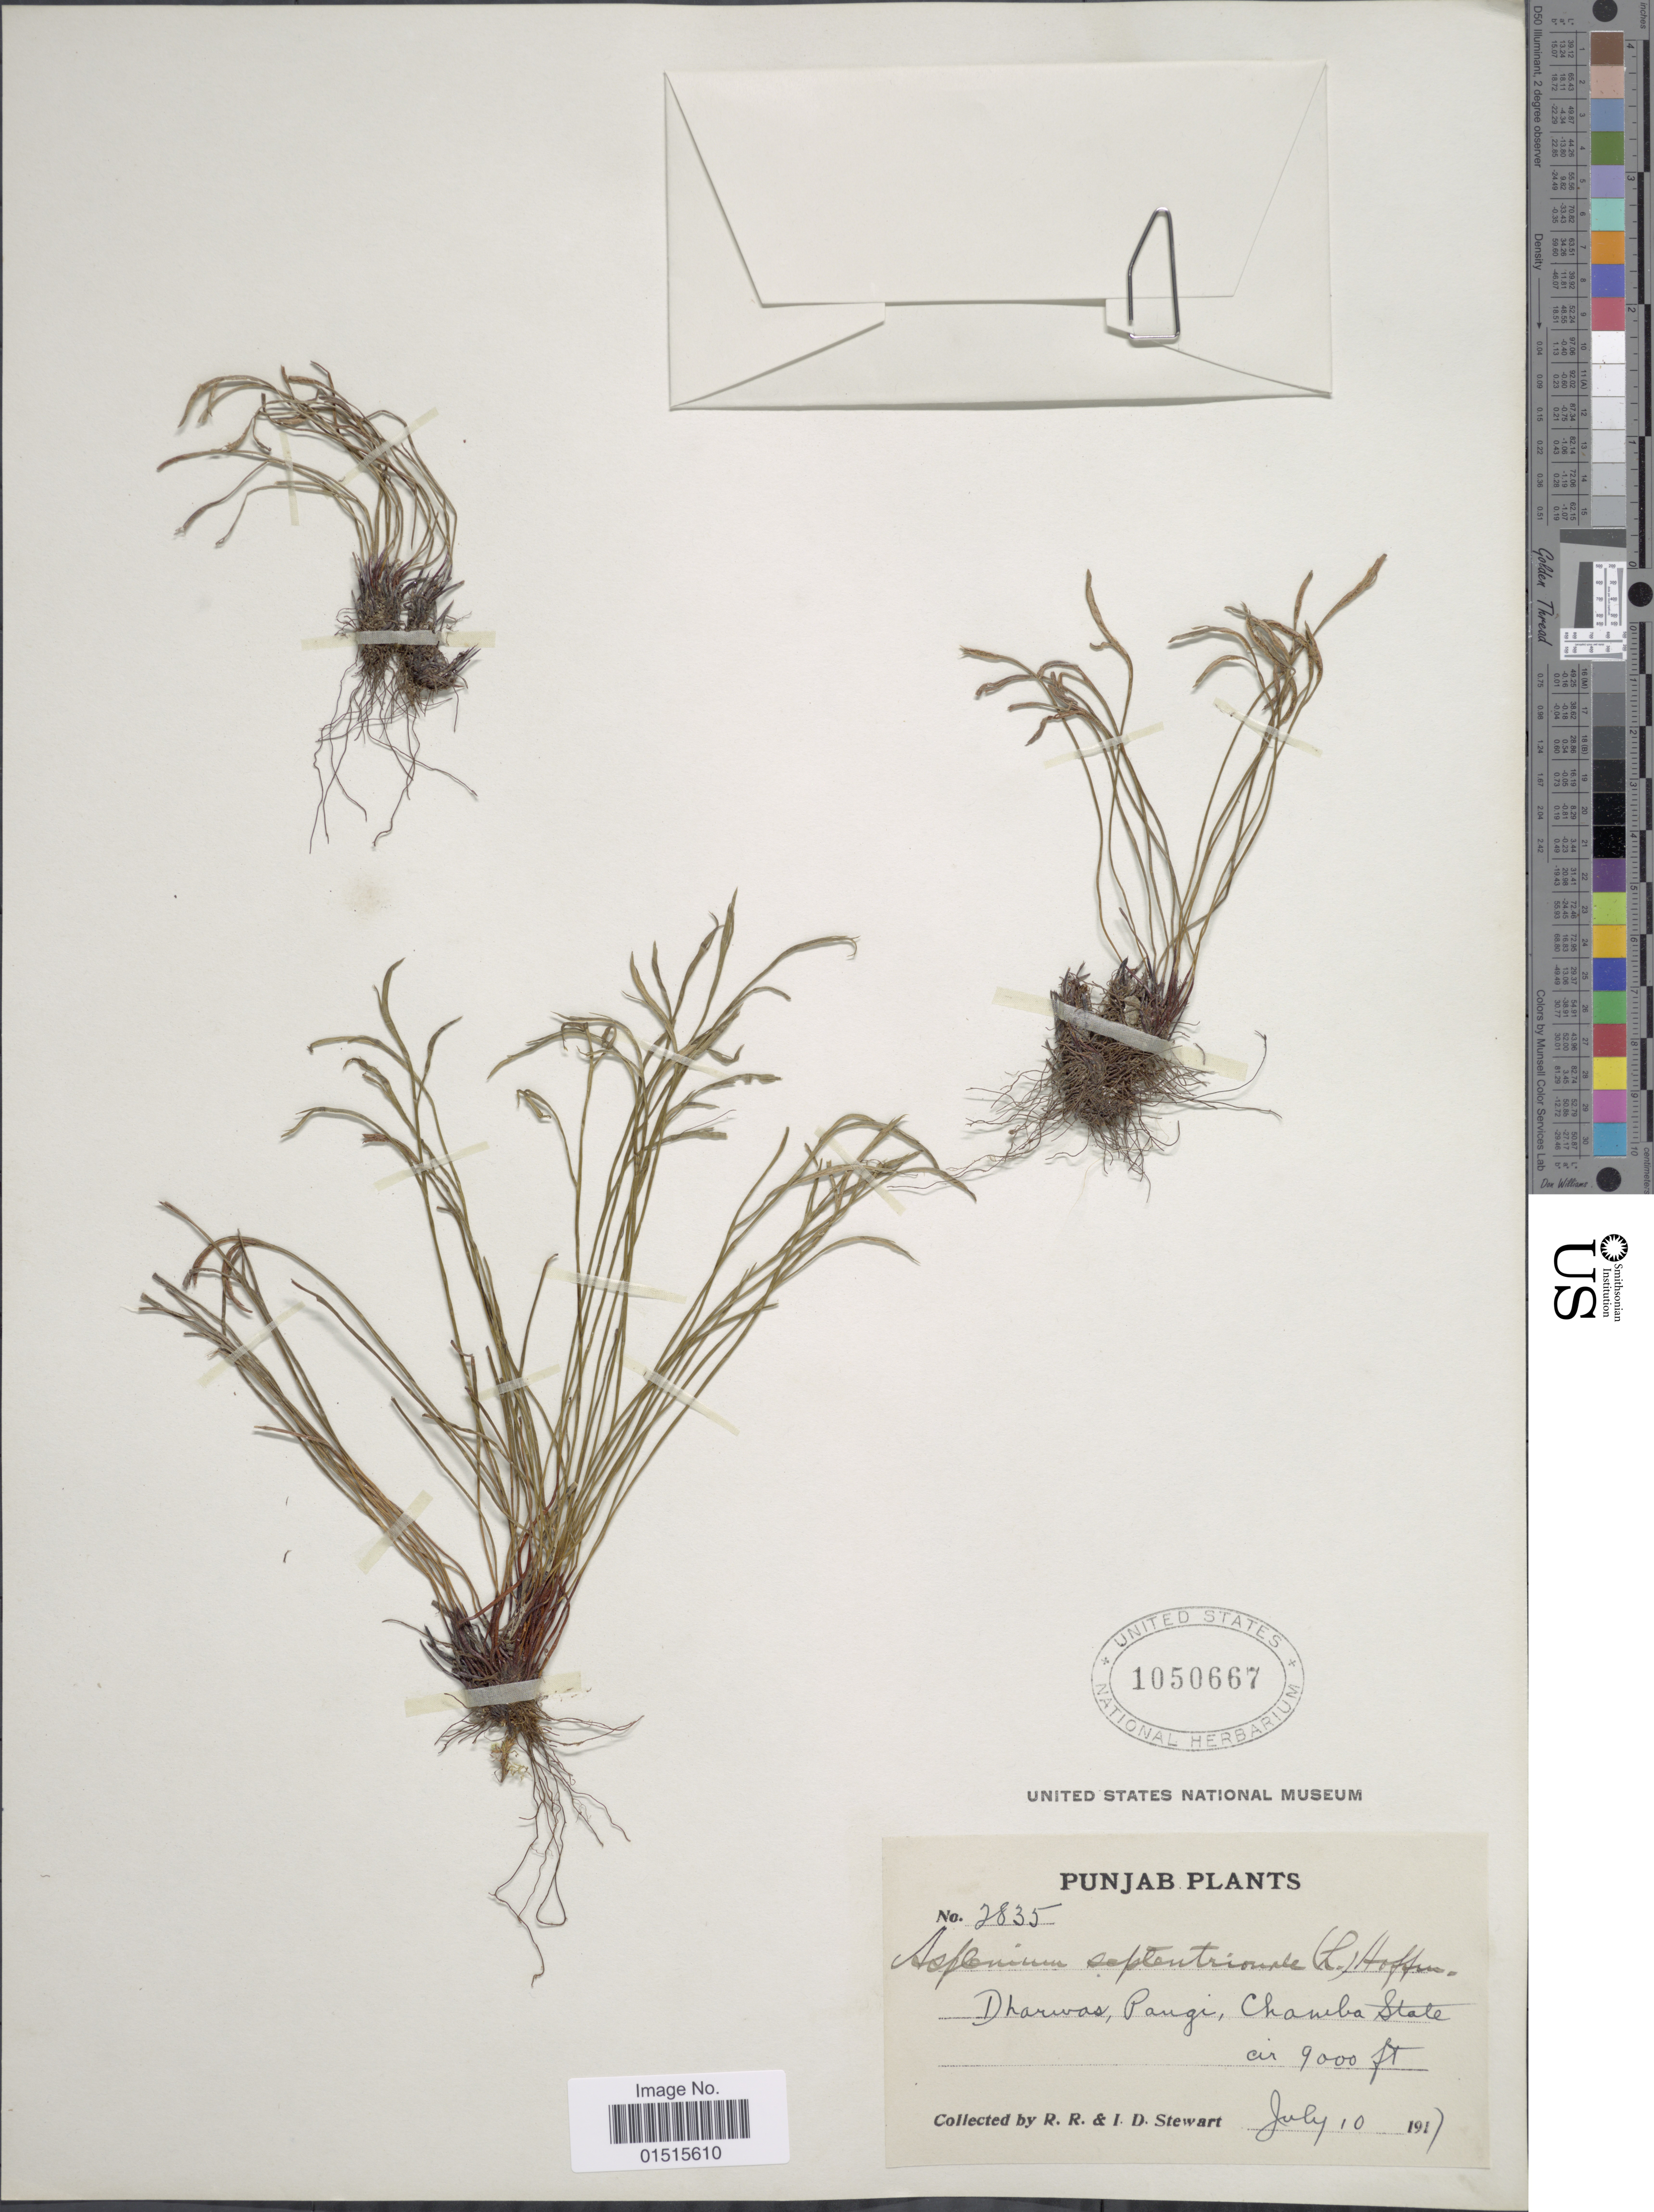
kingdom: Plantae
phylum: Tracheophyta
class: Polypodiopsida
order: Polypodiales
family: Aspleniaceae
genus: Asplenium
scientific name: Asplenium septentrionale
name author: (L.) Hoffm.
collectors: R. R. Stewart & I. Stewart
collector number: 2835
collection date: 1917-07-10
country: India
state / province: Himachal Pradesh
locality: Dharwas, Pangi, Chamba State, Punjab plants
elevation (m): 2743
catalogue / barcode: US 1050667